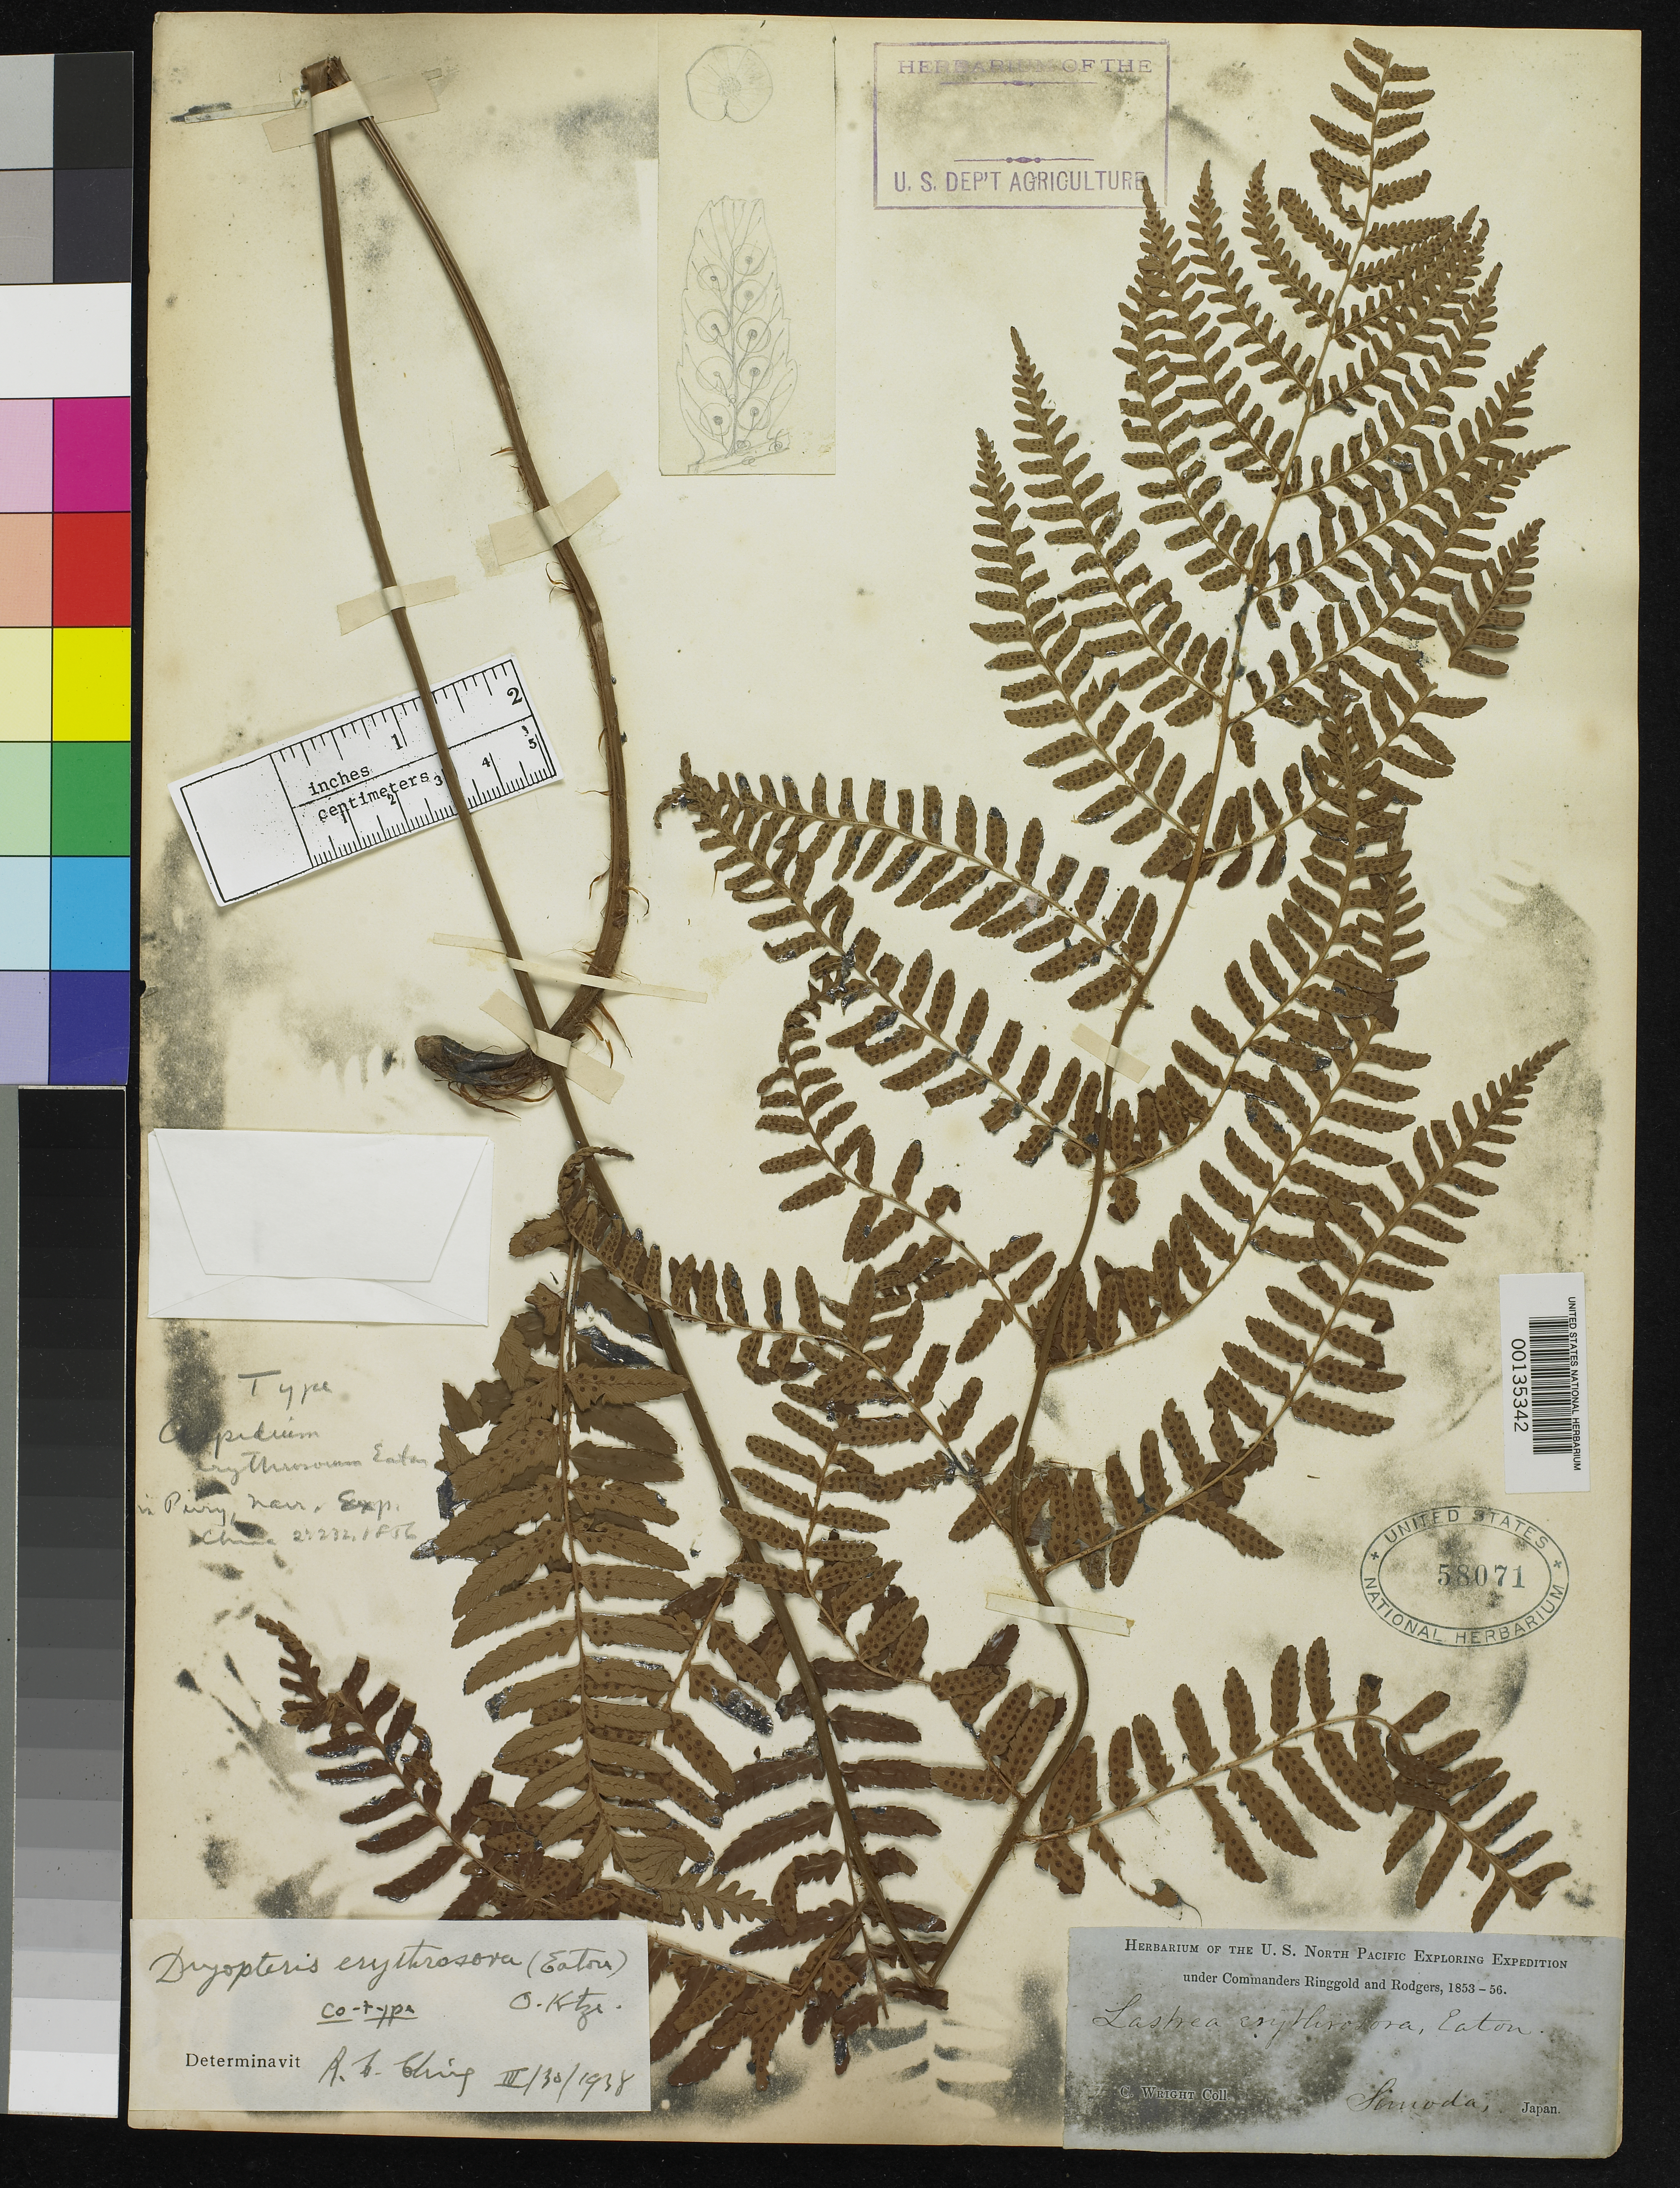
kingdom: Plantae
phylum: Tracheophyta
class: Polypodiopsida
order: Polypodiales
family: Tectariaceae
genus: Aspidium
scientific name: Aspidium erythrosorum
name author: D.C. Eaton in Hawks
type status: Holotype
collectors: C. Wright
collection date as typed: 1853 to -- --- 1856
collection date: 1853/1856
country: Japan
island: Honshu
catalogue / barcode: US 58071